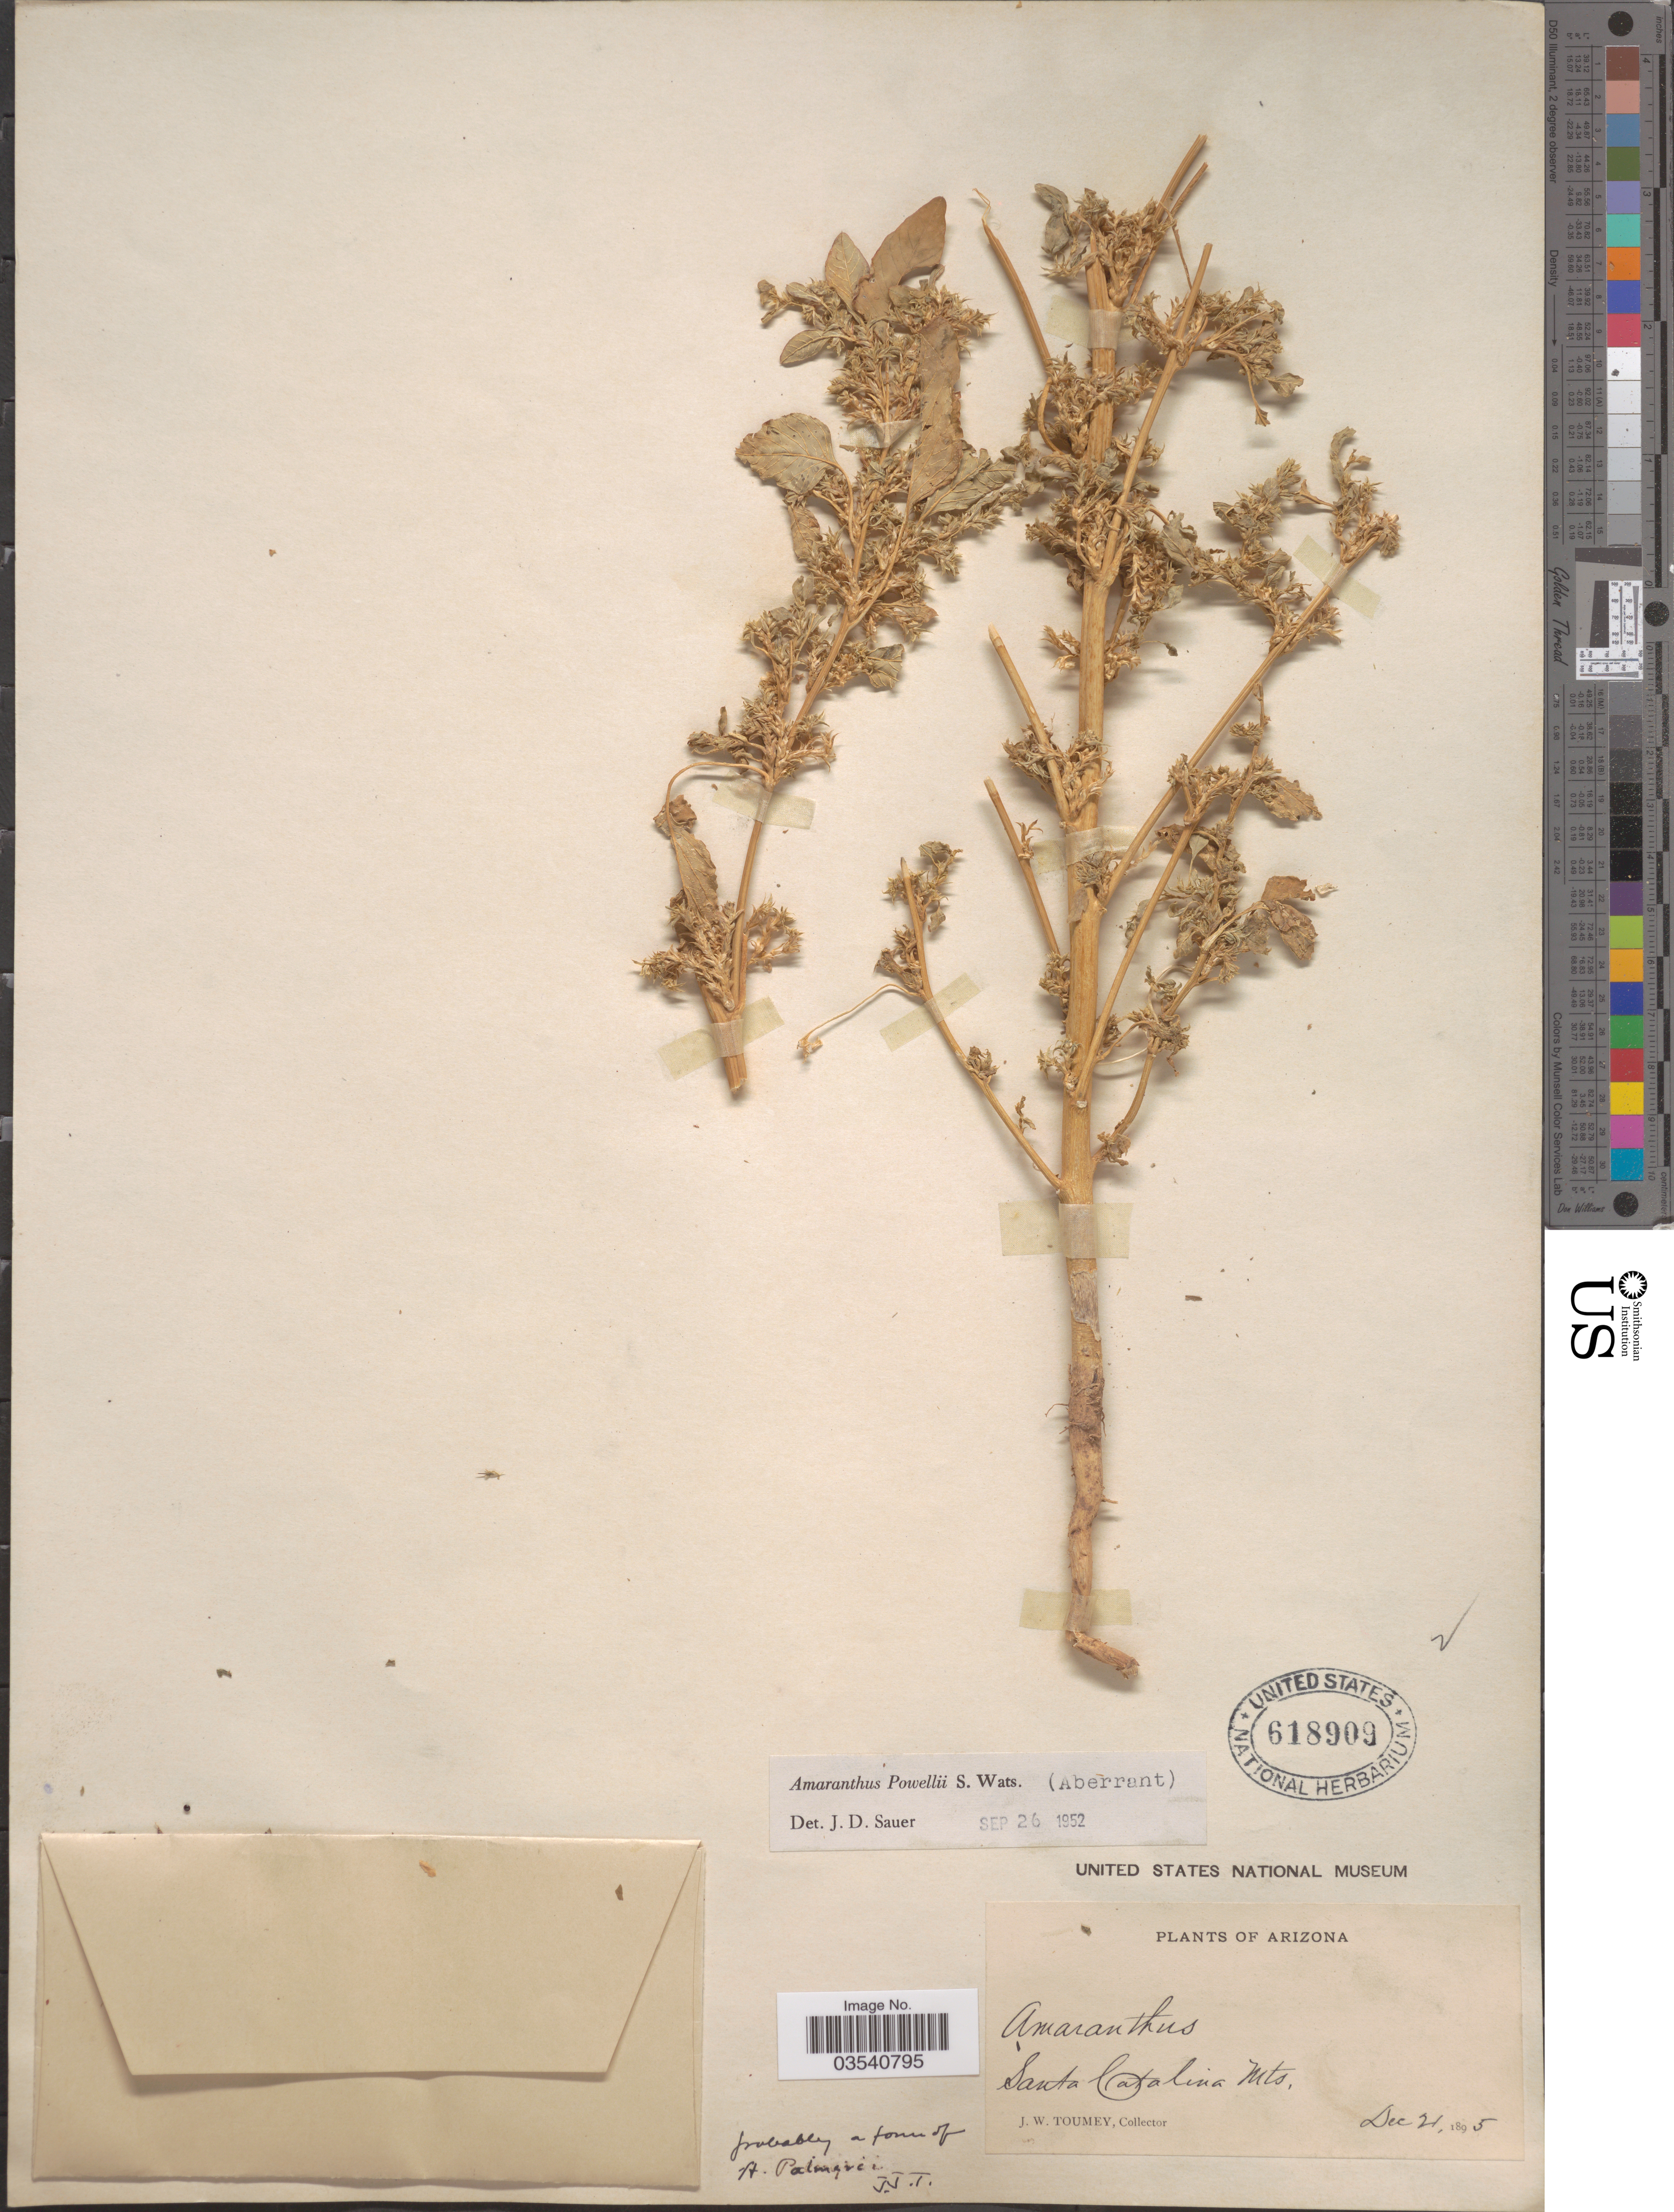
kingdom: Plantae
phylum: Tracheophyta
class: Magnoliopsida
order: Caryophyllales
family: Amaranthaceae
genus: Amaranthus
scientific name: Amaranthus powellii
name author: S. Watson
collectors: J. W. Toumey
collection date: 1895-12-21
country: United States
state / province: Arizona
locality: Santa Catalina Mts.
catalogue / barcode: US 618909